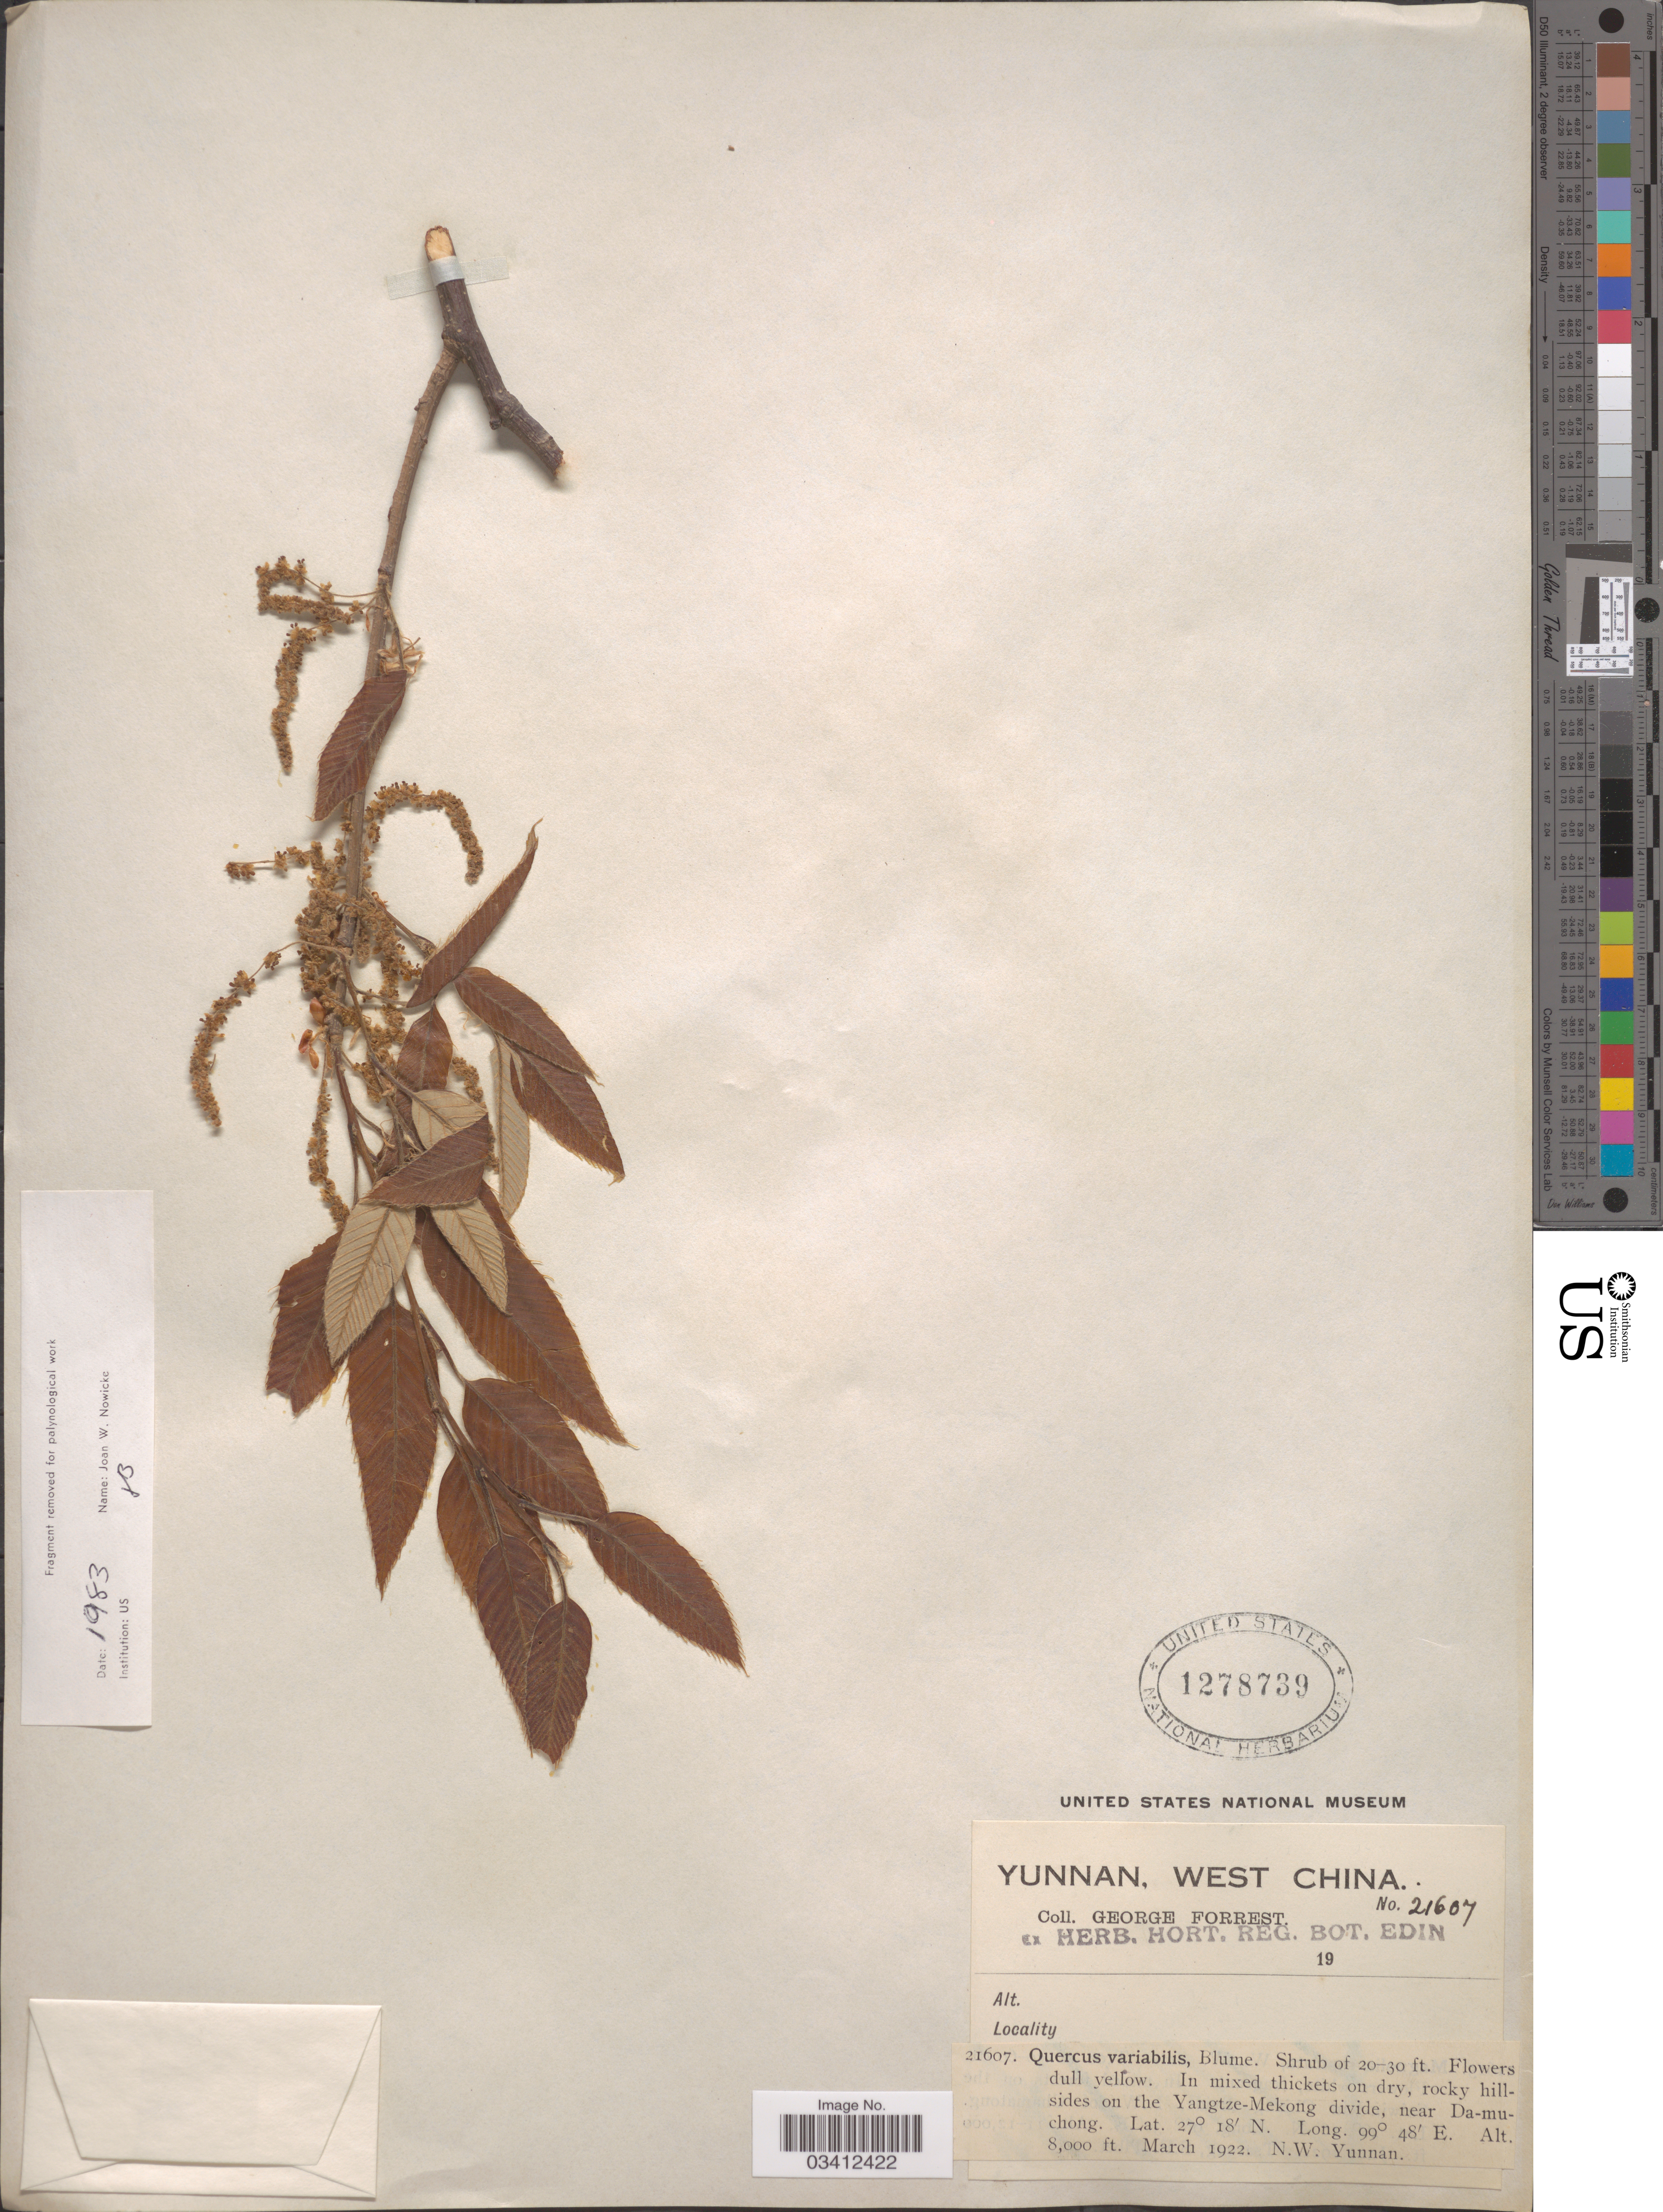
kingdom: Plantae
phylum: Tracheophyta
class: Magnoliopsida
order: Fagales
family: Fagaceae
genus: Quercus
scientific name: Quercus variabilis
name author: Blume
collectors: G. Forrest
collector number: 21607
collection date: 1922-03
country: China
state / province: Yunnan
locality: West China. On the Yangtze-Mekong divide, near Da-mu-chong. N. W. Yunnan.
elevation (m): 2438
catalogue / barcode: US 1278739